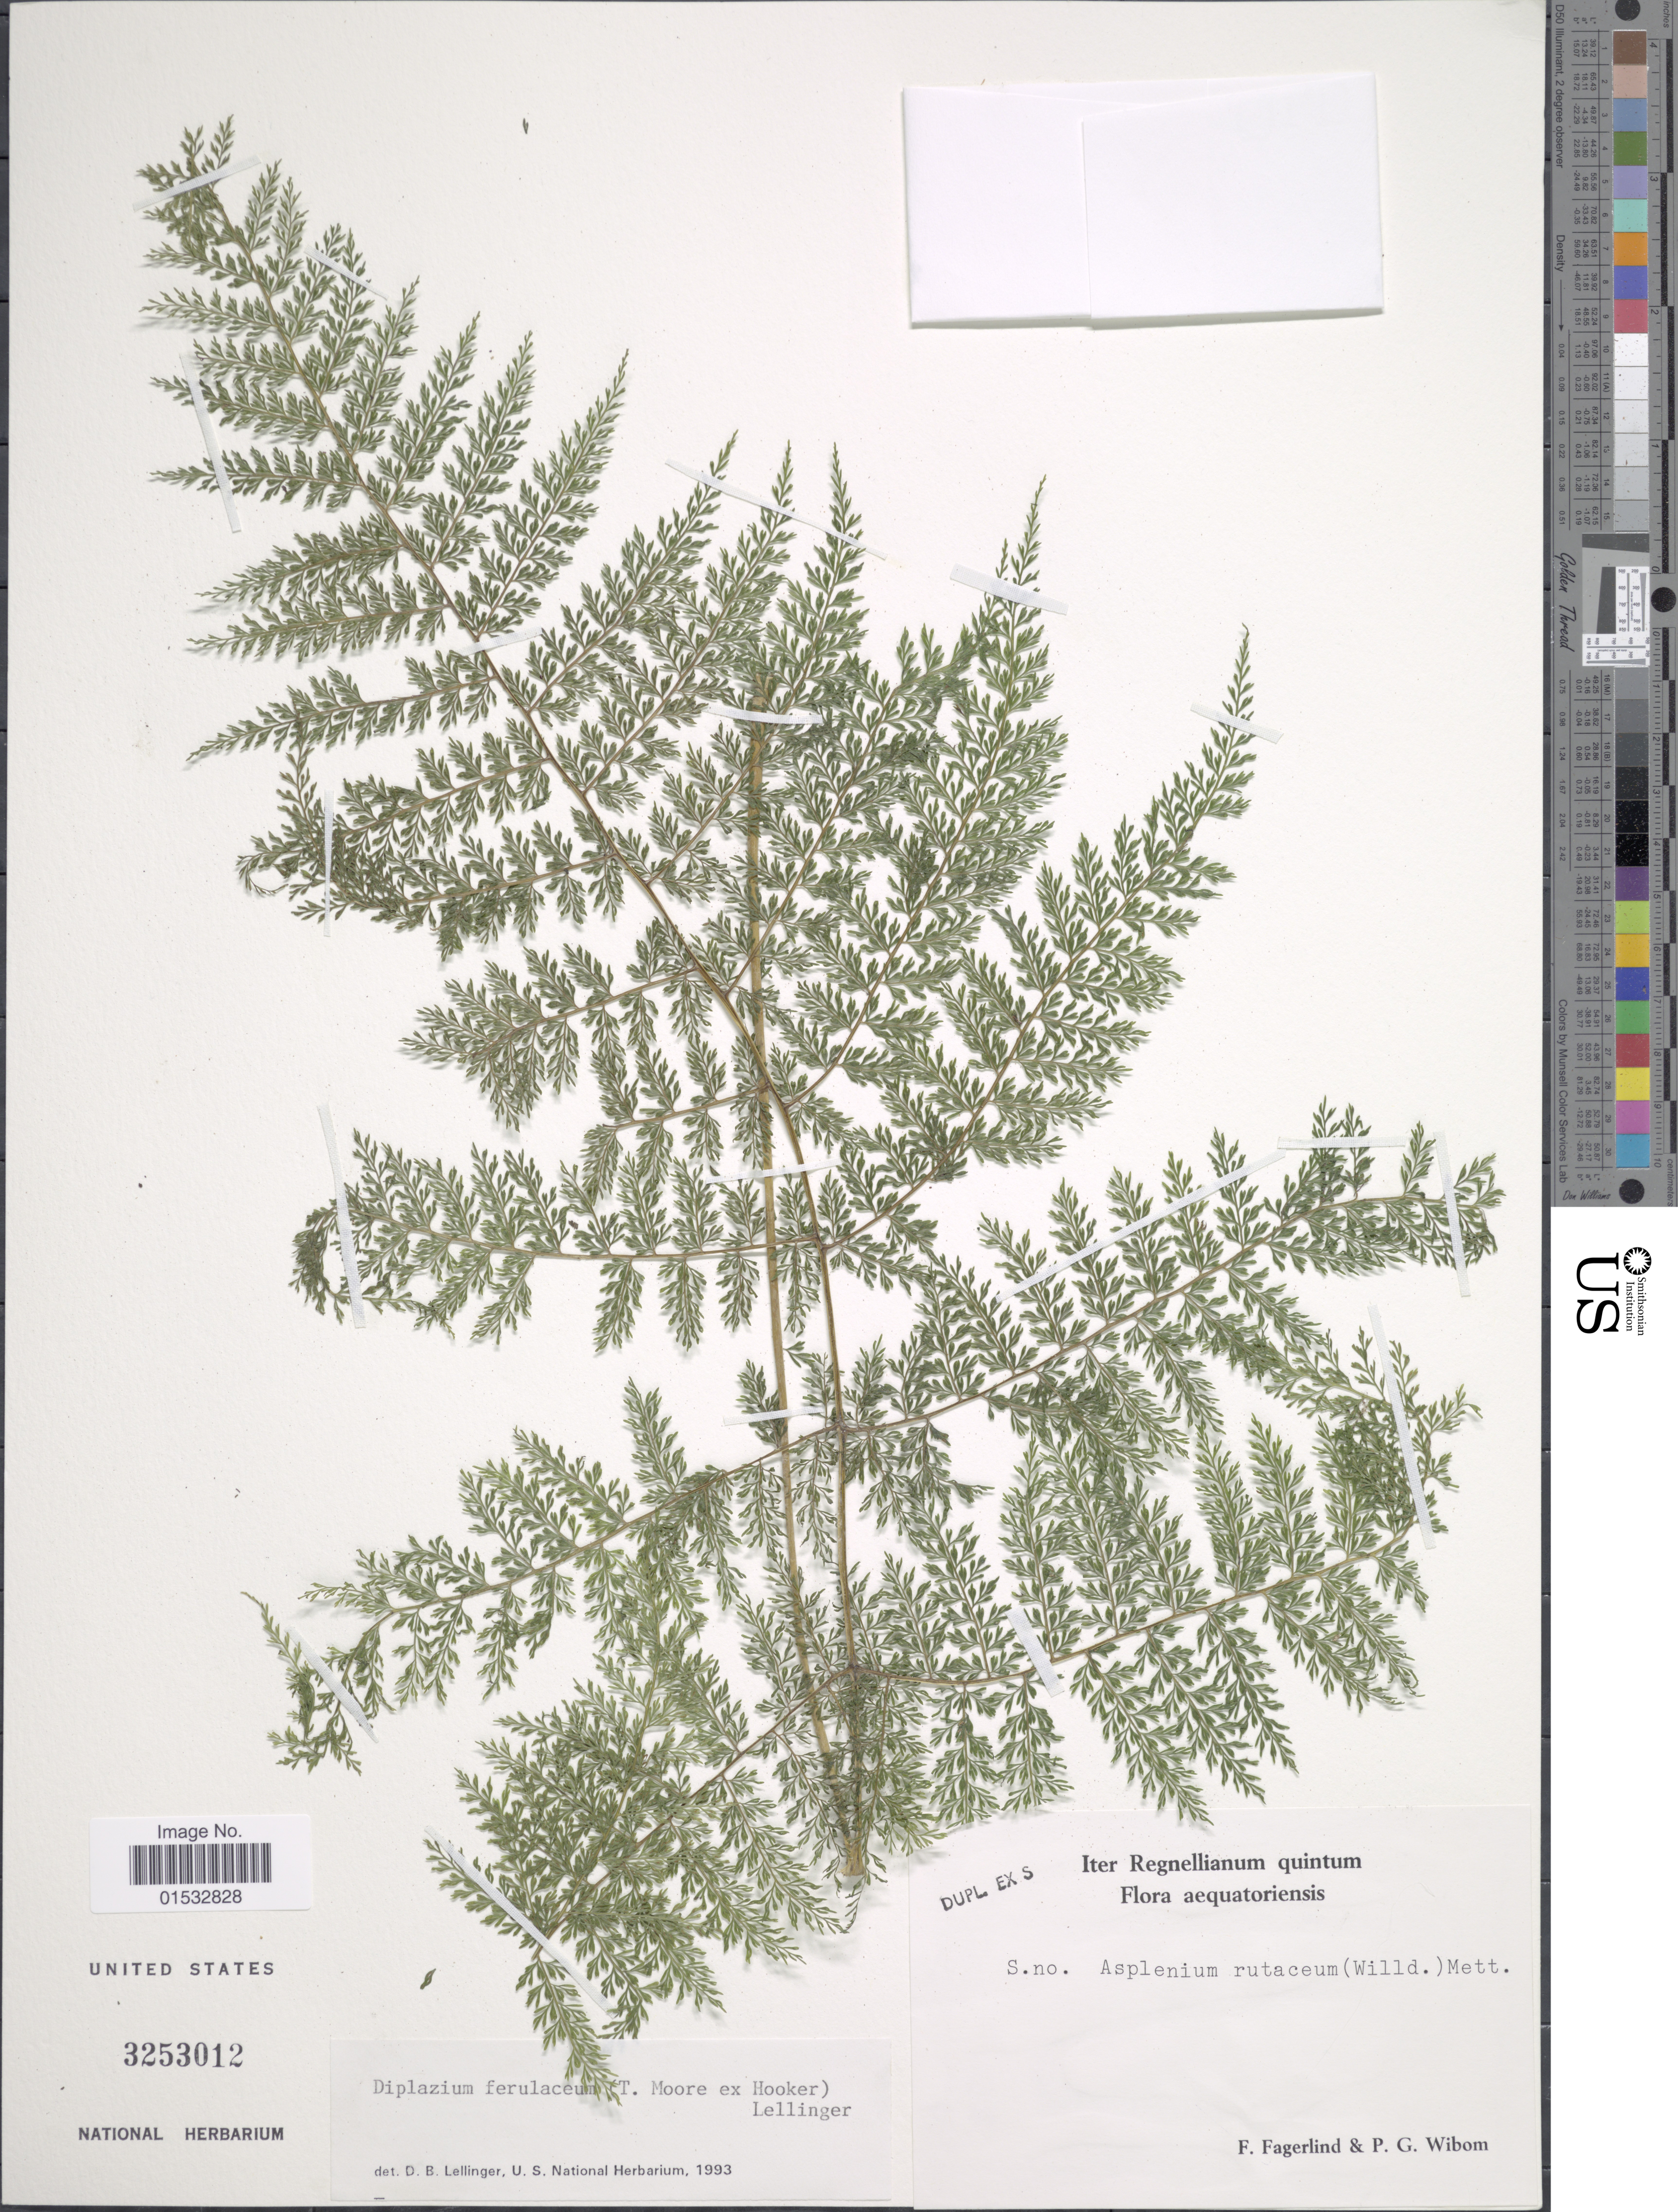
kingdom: Plantae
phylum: Tracheophyta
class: Polypodiopsida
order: Polypodiales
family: Athyriaceae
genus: Diplazium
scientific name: Diplazium ferulaceum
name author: (T. Moore ex Hook.) Lellinger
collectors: F. Fagerlind & P. Wibom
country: Ecuador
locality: Aequatoriensis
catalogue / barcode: US 3253012